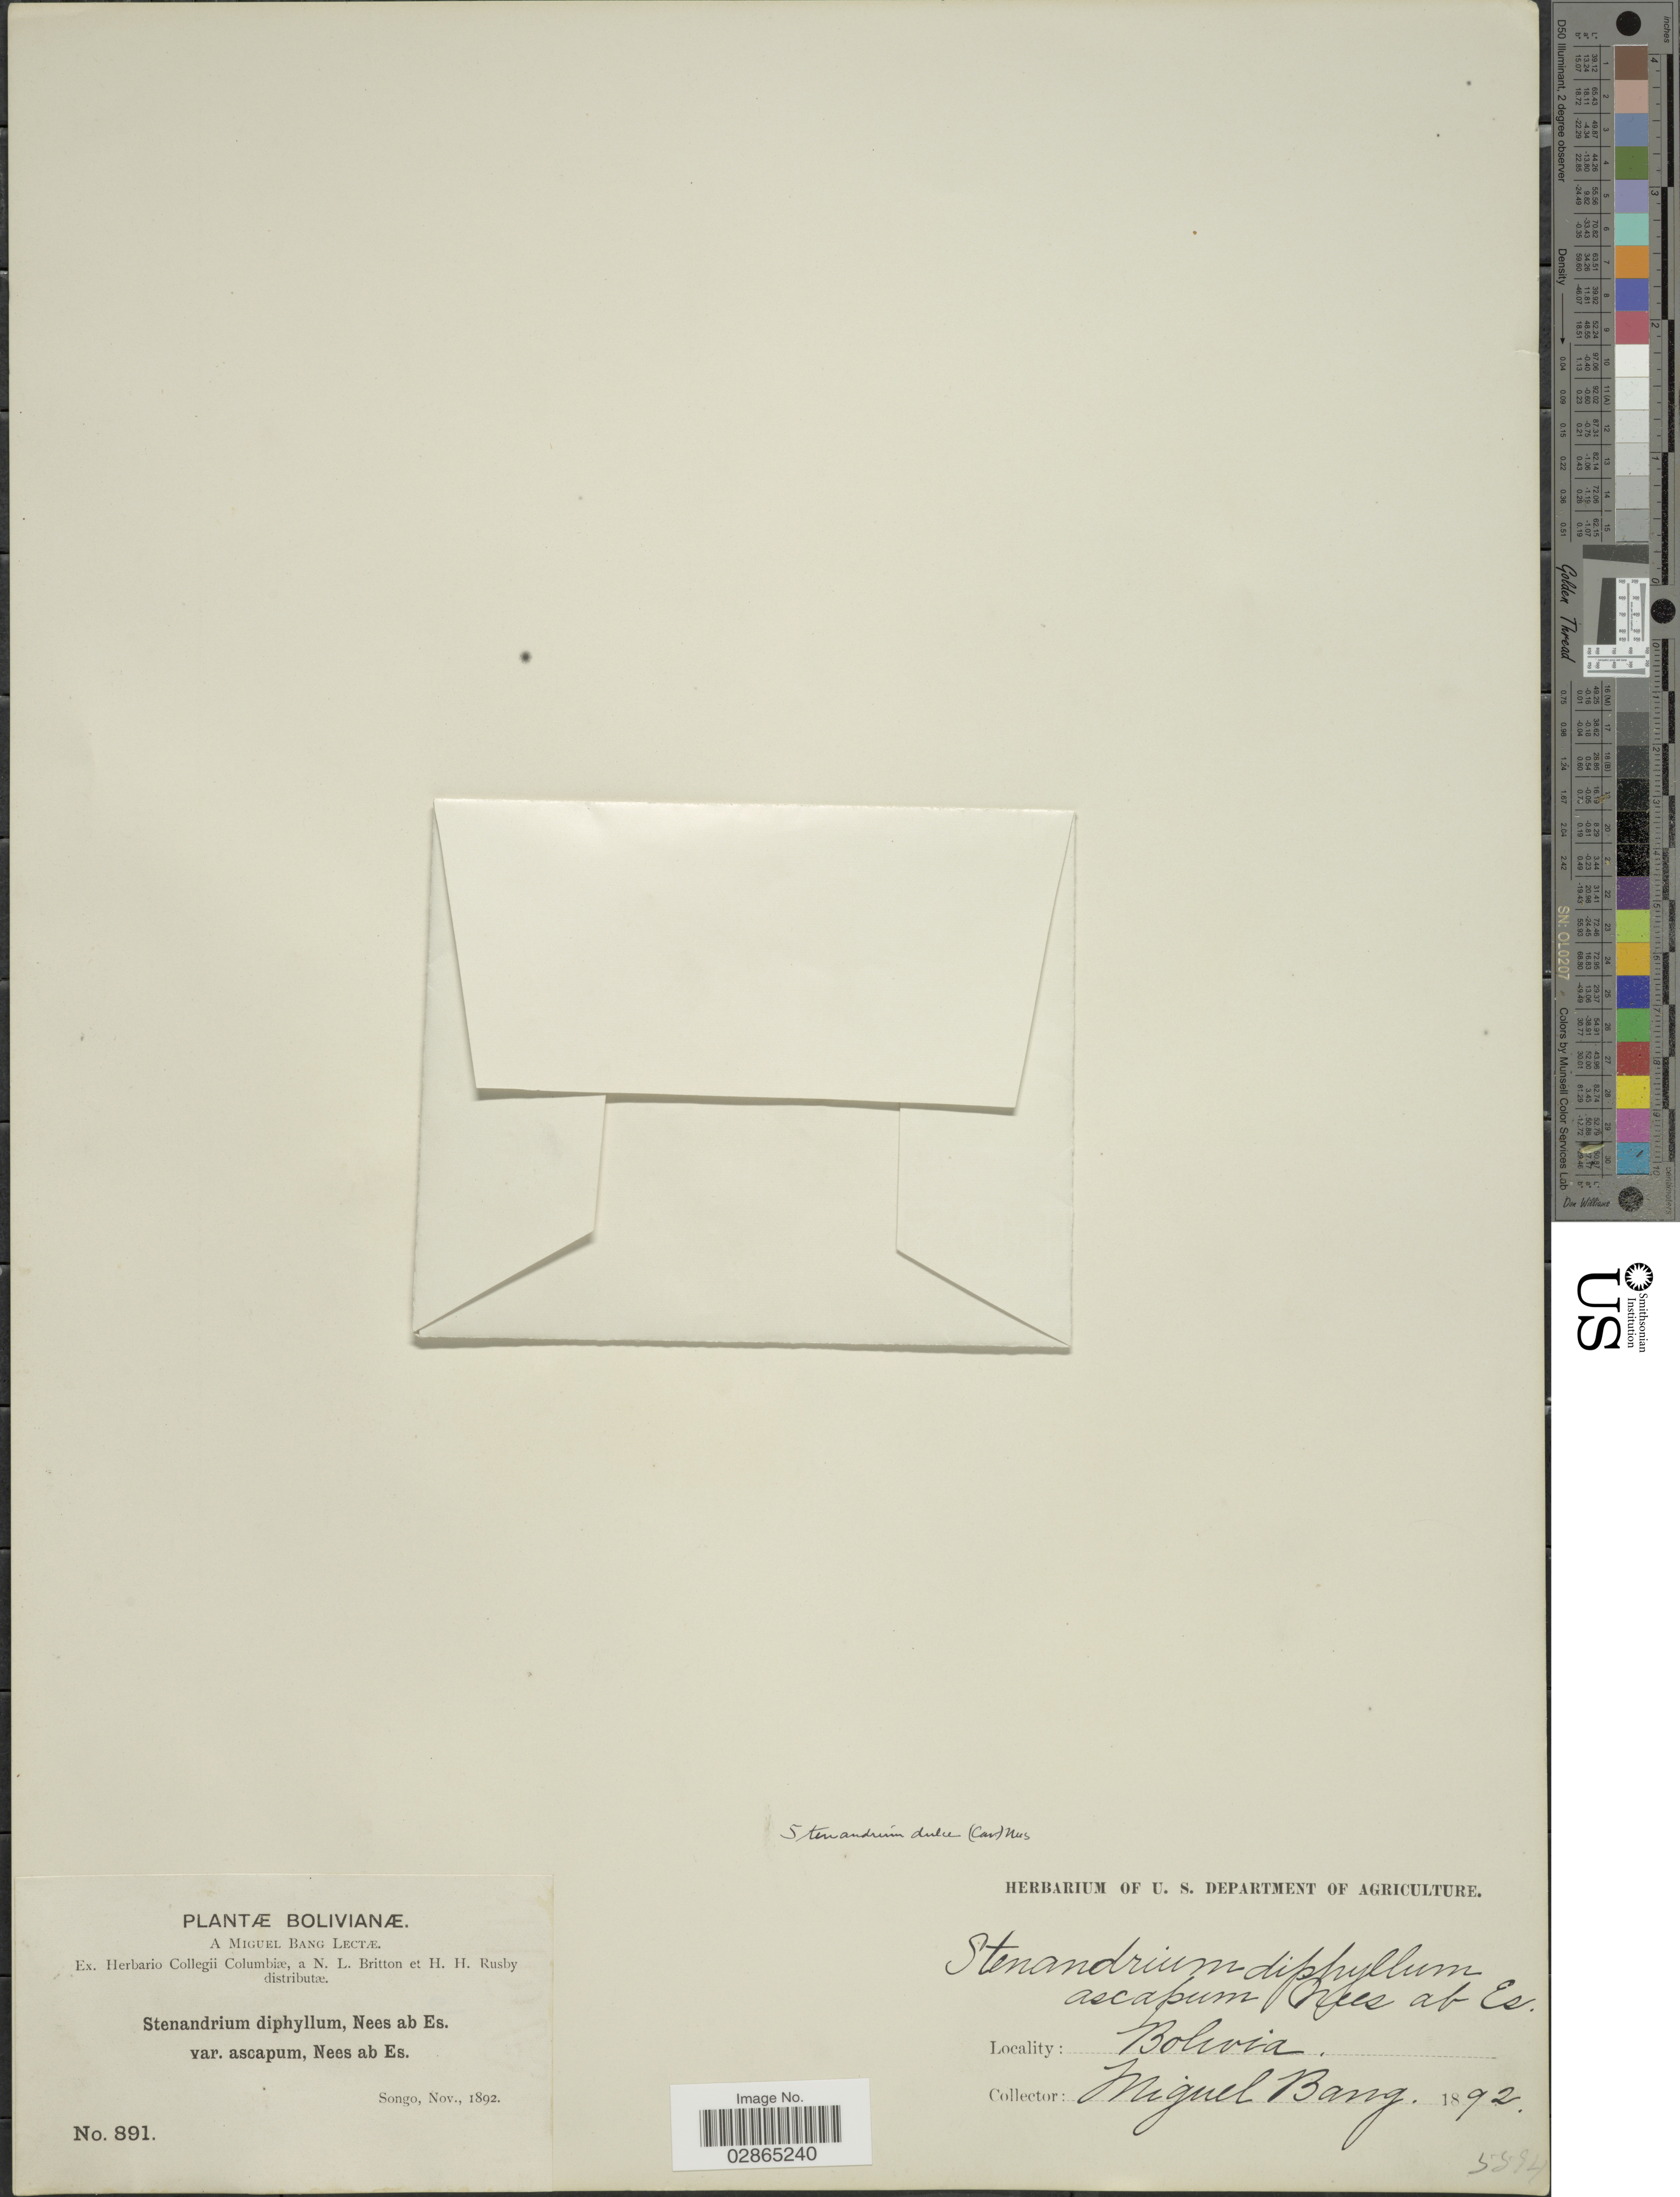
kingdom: Plantae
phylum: Tracheophyta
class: Magnoliopsida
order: Lamiales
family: Acanthaceae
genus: Stenandrium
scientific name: Stenandrium dulce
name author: (Cav.) Nees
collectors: M. Bang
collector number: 891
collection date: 1892-11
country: Bolivia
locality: Songo.